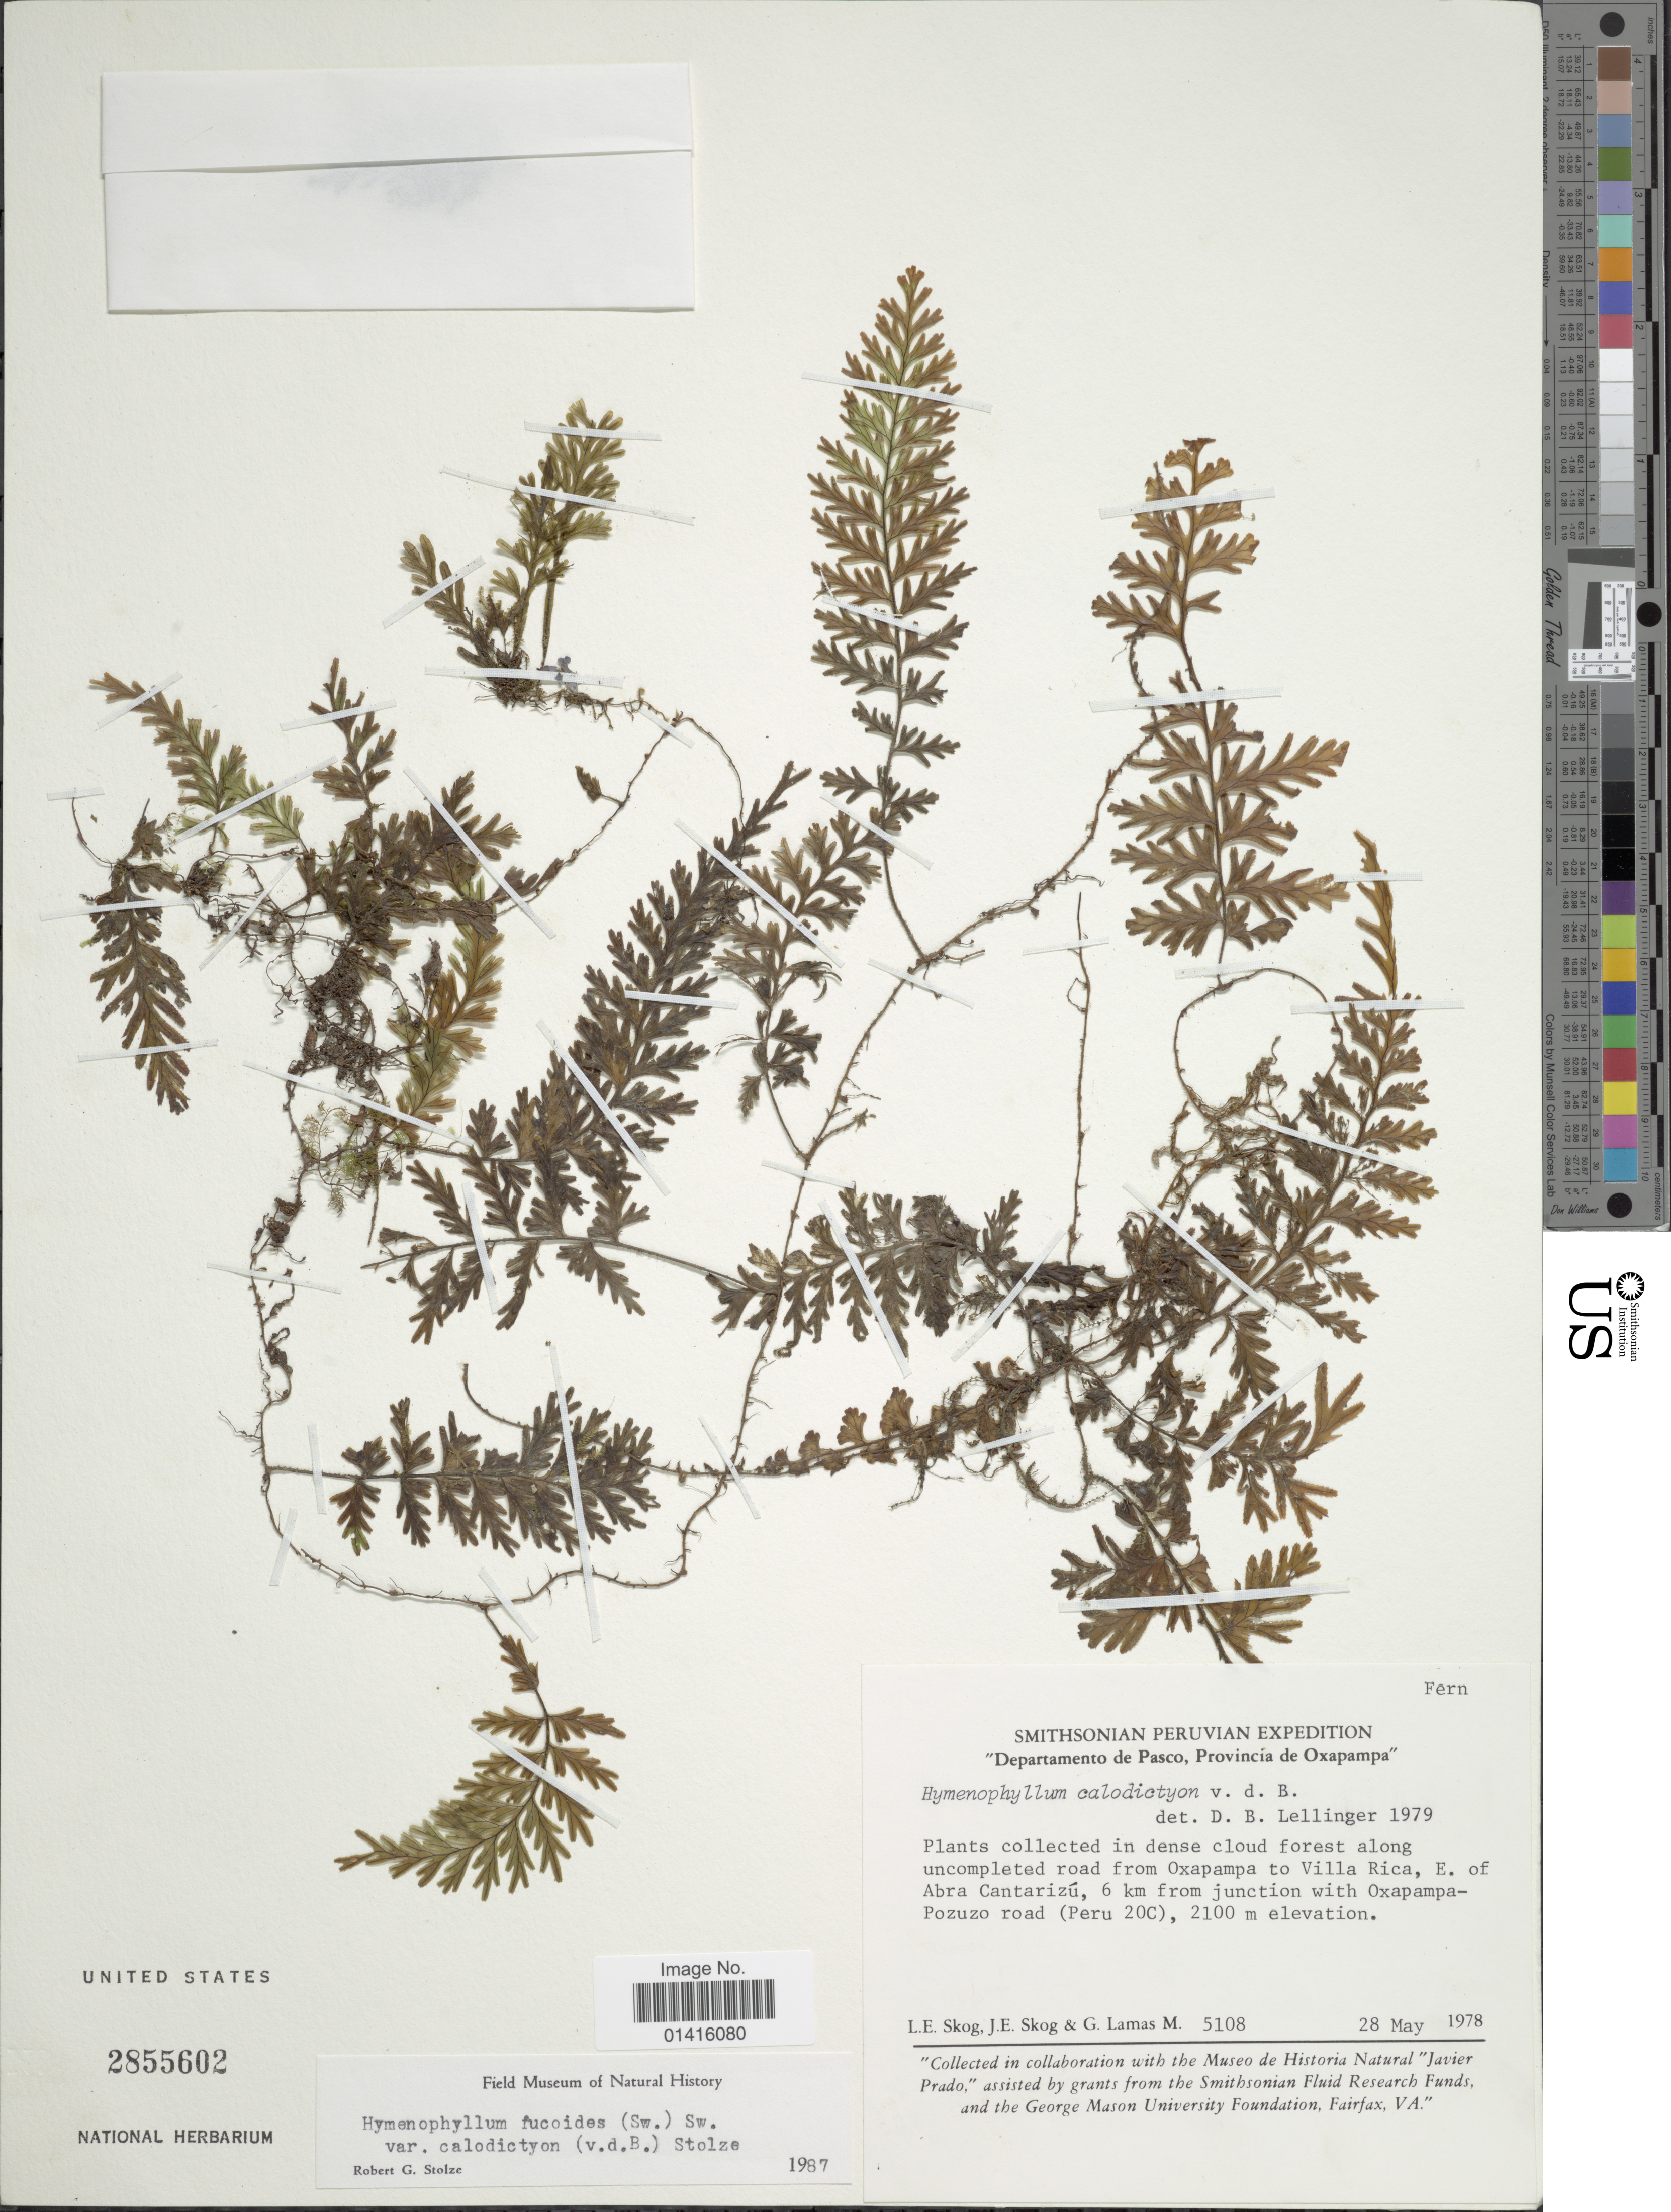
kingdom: Plantae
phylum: Tracheophyta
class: Polypodiopsida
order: Hymenophyllales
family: Hymenophyllaceae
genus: Hymenophyllum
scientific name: Hymenophyllum fucoides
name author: (Sw.) Sw.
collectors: L. E. Skog, J. E. Skog & G. Lamas M.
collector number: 5108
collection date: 1978-05-28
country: Peru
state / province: Pasco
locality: Departamento de Pasco, provincia de Oxapampa, in dense cloud forest along umcompleted road from Oxapampa to Villa Rica, E. of Abra Cantarizu, 6km from junction with Oxapampa Pozuzo road(Peru20C)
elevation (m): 2100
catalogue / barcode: US 2855602